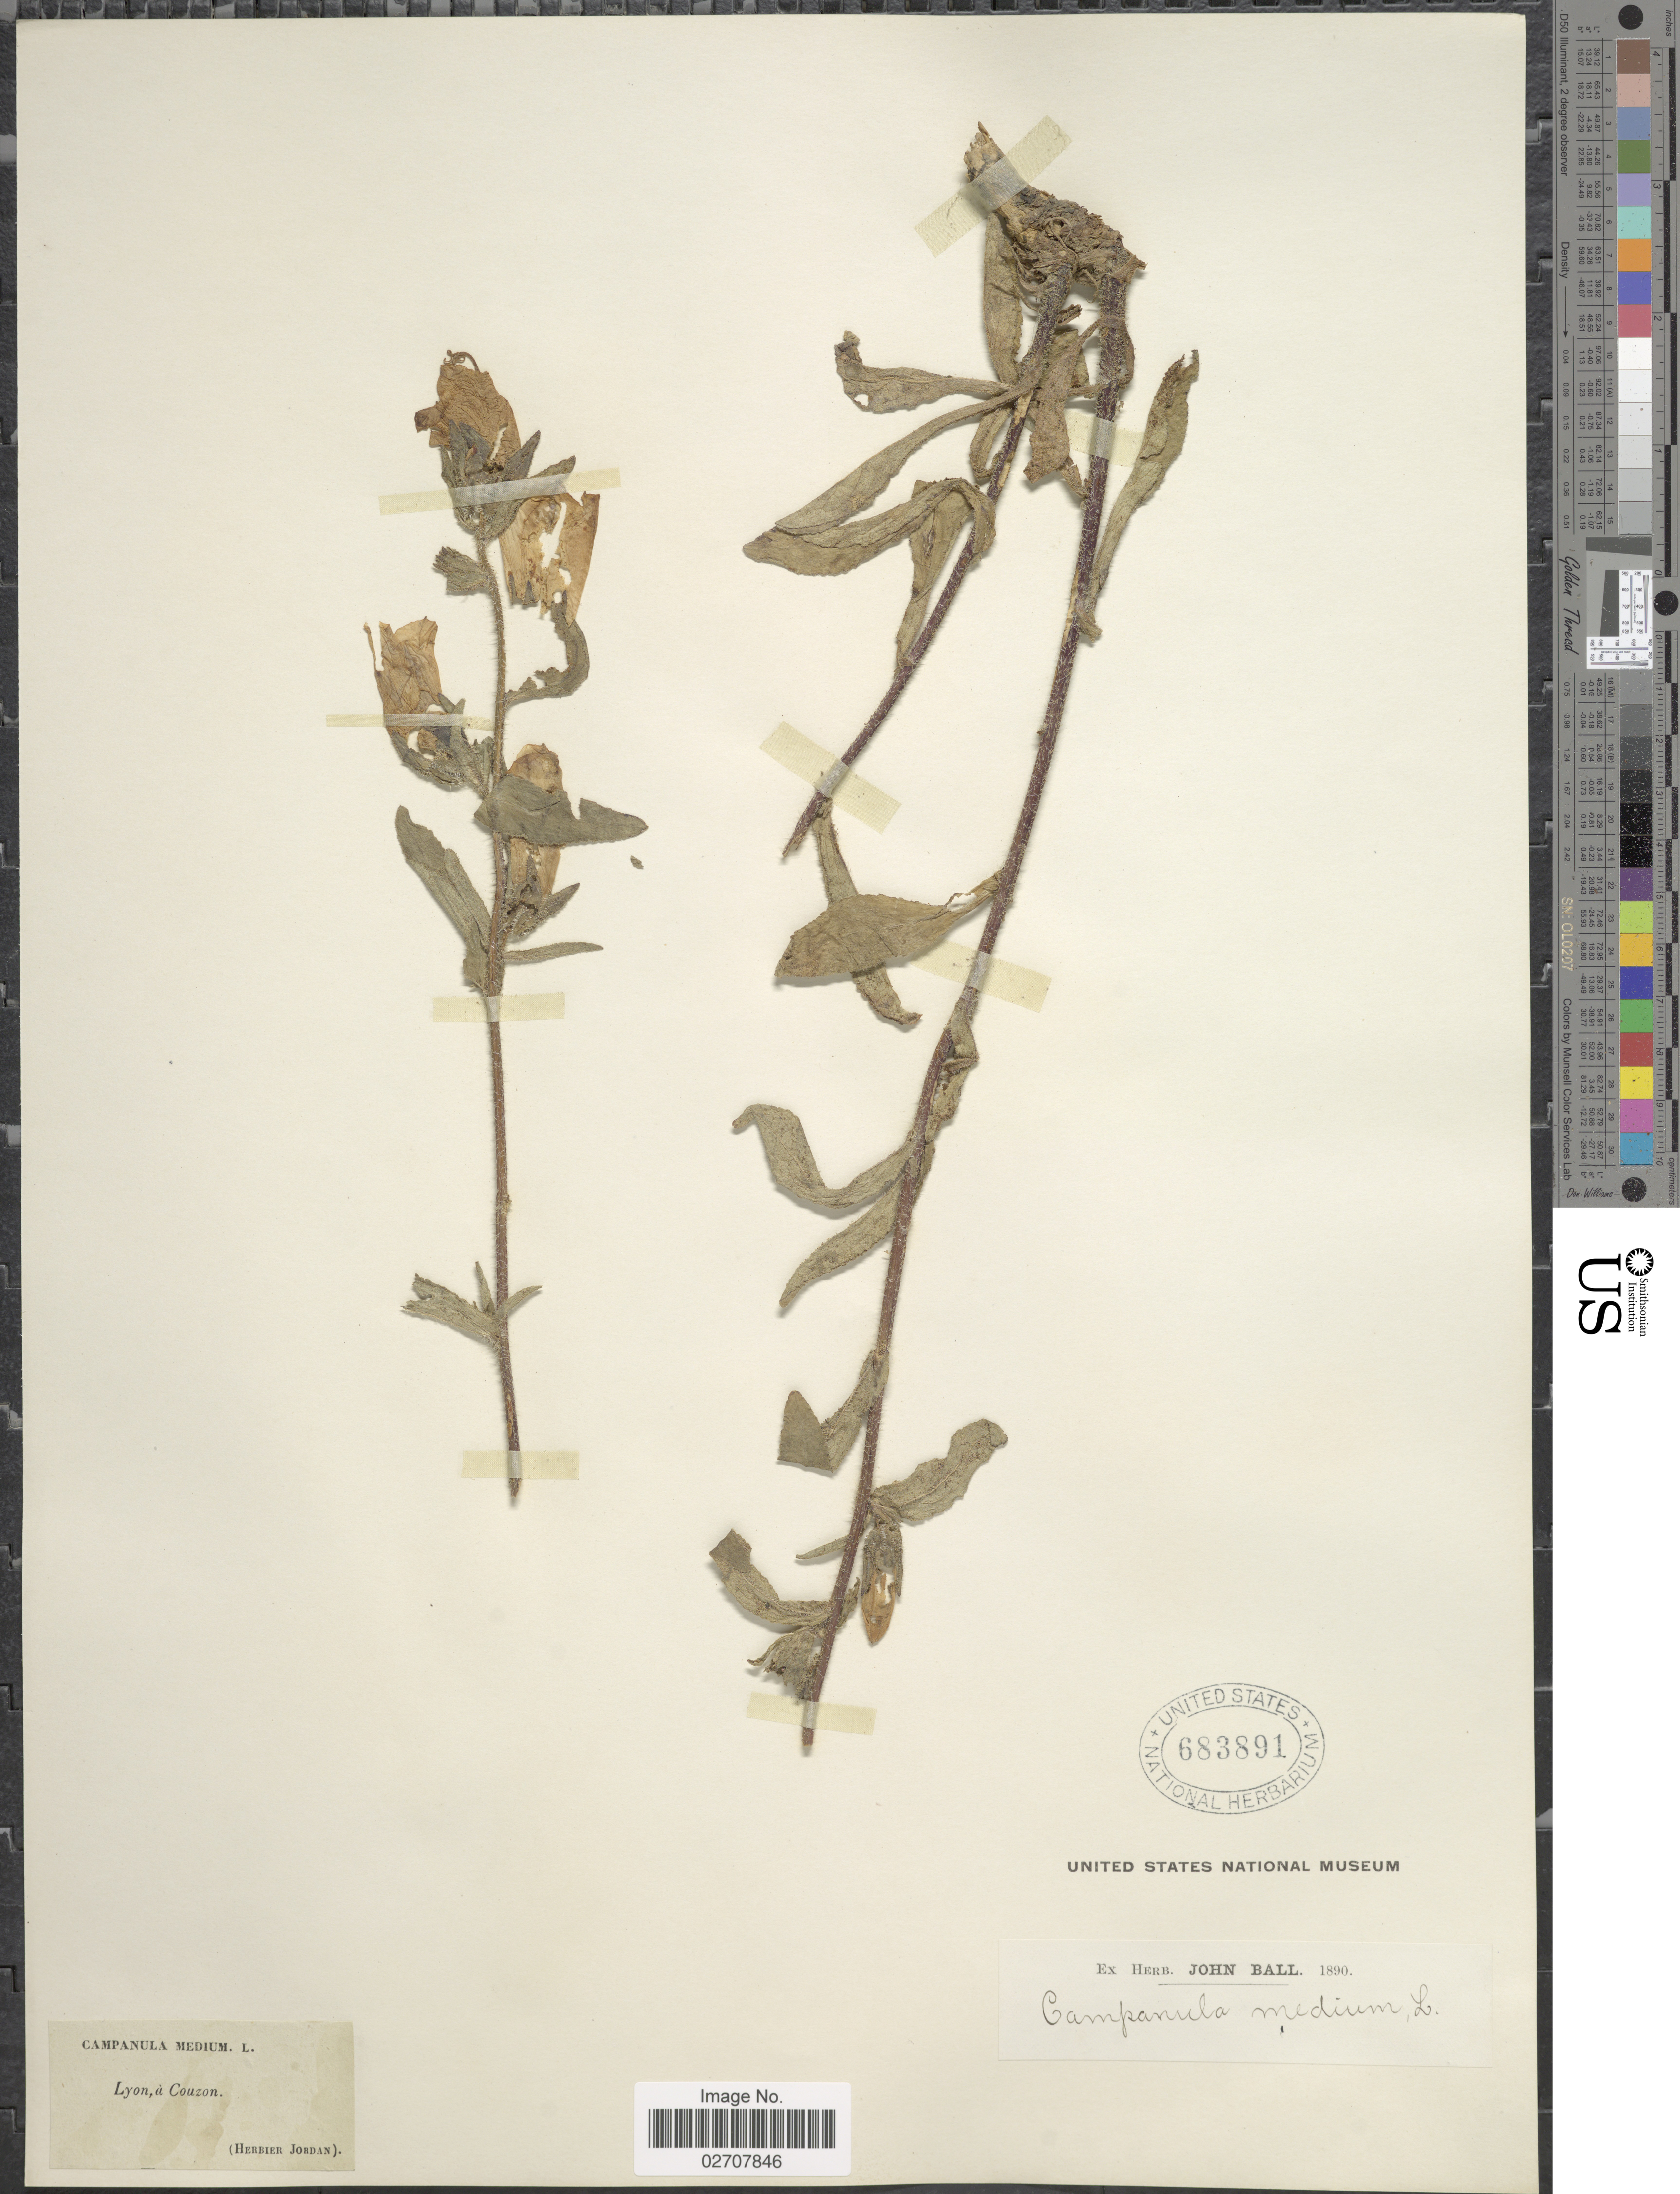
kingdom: Plantae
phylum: Tracheophyta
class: Magnoliopsida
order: Asterales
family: Campanulaceae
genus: Campanula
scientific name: Campanula medium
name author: L.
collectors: ex herb. Jordan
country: France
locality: Lyon, a Couzon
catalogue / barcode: US 683891